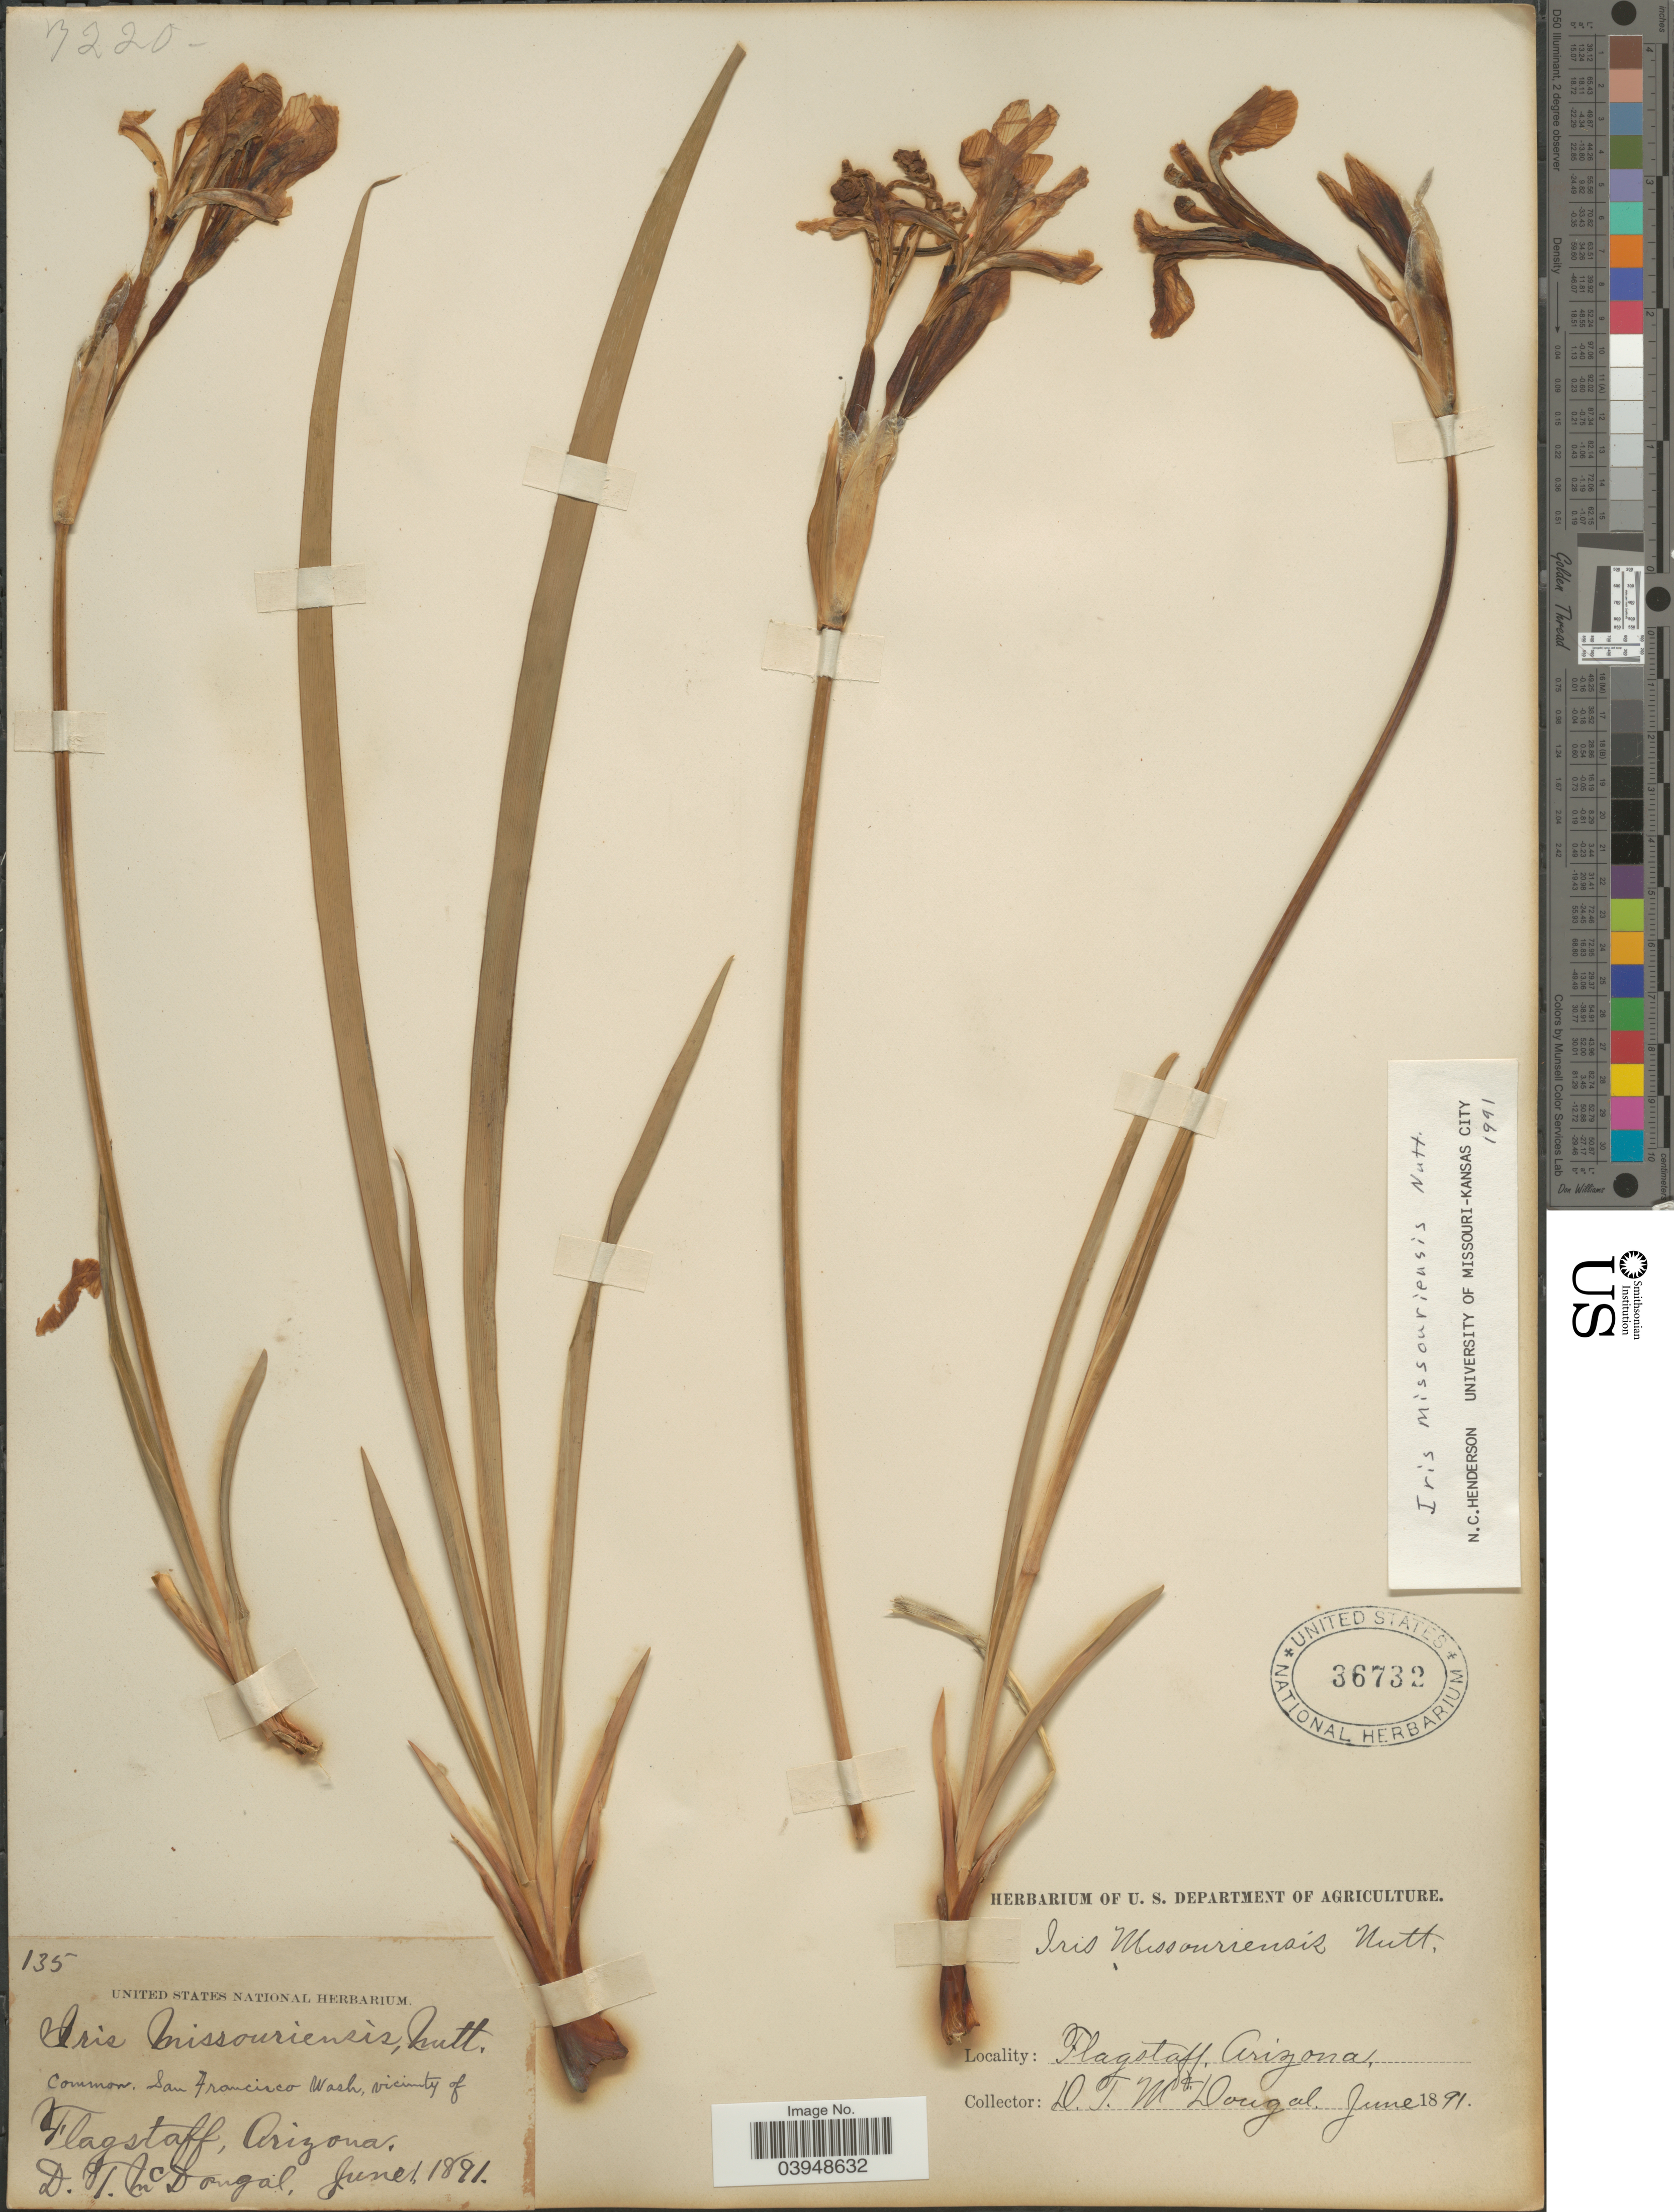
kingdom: Plantae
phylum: Tracheophyta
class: Liliopsida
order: Asparagales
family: Iridaceae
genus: Iris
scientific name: Iris missouriensis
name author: Nutt.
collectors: D. T. MacDougal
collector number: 135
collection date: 1891-06-01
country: United States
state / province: Arizona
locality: San Francisco Wash, vicinity of Flagstaff.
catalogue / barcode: US 36732